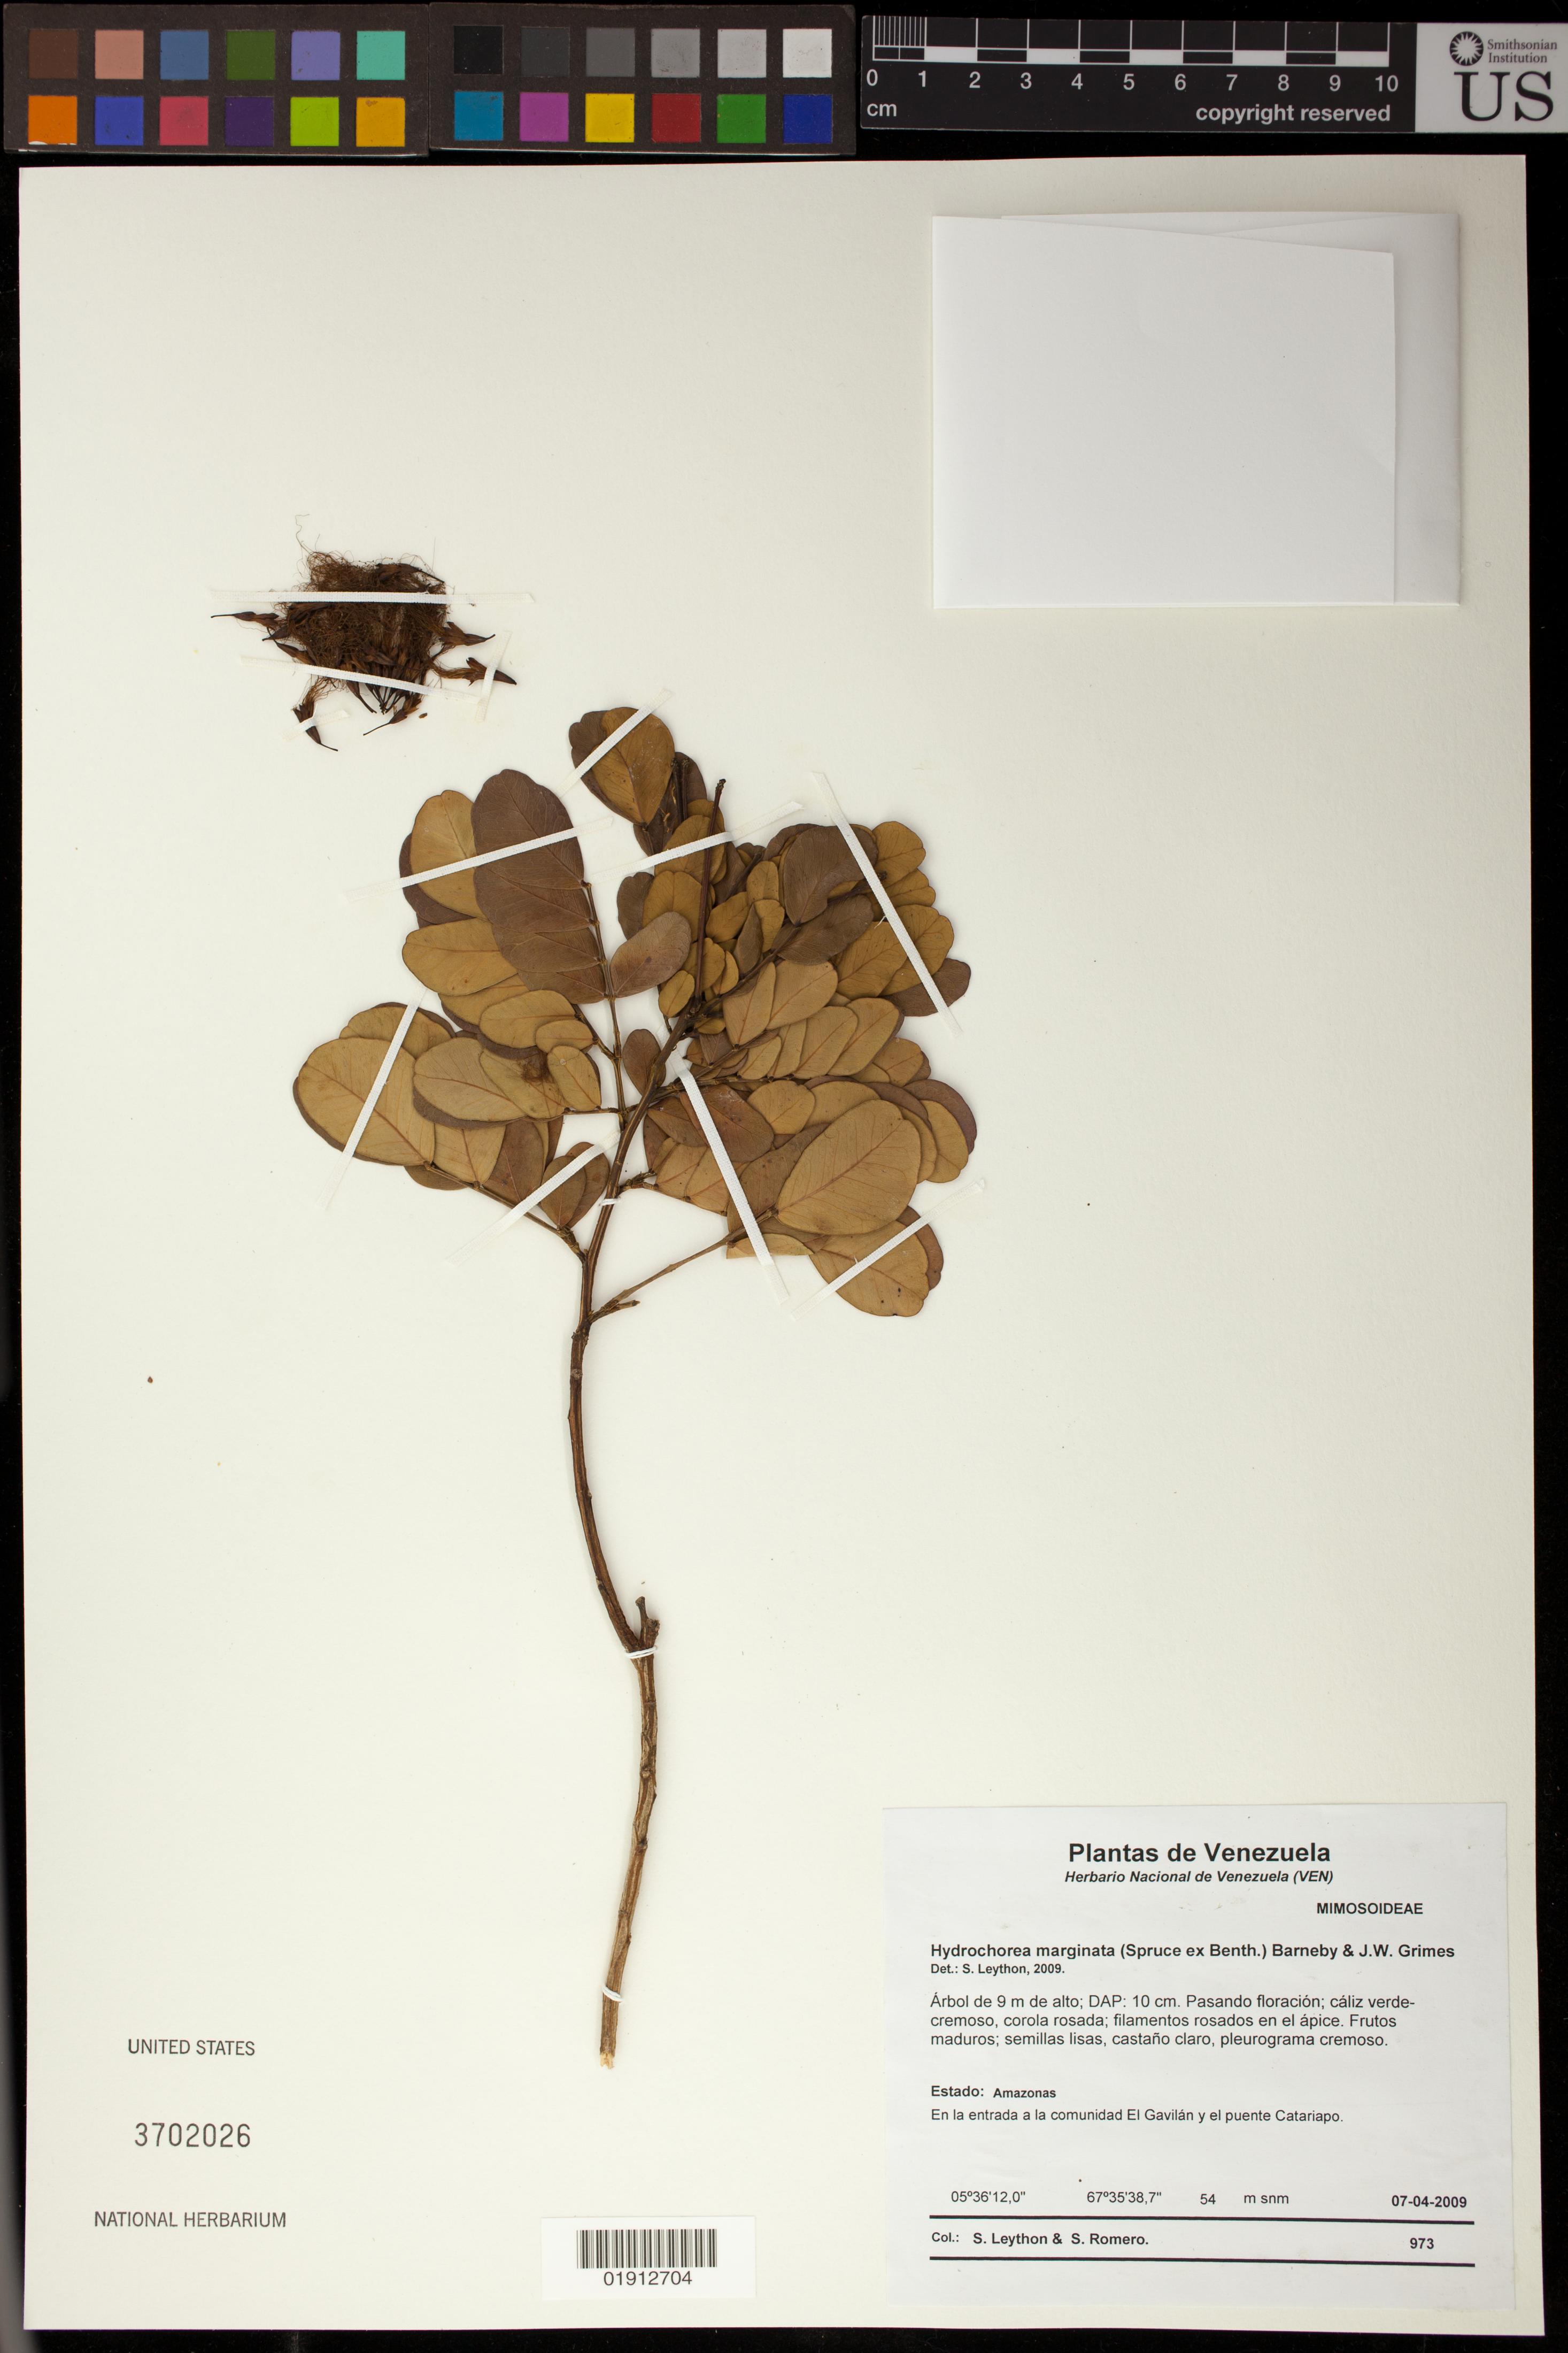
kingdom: Plantae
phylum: Tracheophyta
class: Magnoliopsida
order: Fabales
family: Fabaceae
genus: Hydrochorea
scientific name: Hydrochorea marginata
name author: (Spruce ex Benth.) Barneby & J.W. Grimes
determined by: Leython, S.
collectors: S. Leython & S. Romero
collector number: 973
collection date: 2009-04-07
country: Venezuela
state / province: Amazonas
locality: En la entrada a la comunidad El Gavilan y el puente Catariapo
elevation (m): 54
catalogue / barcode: US 3702026